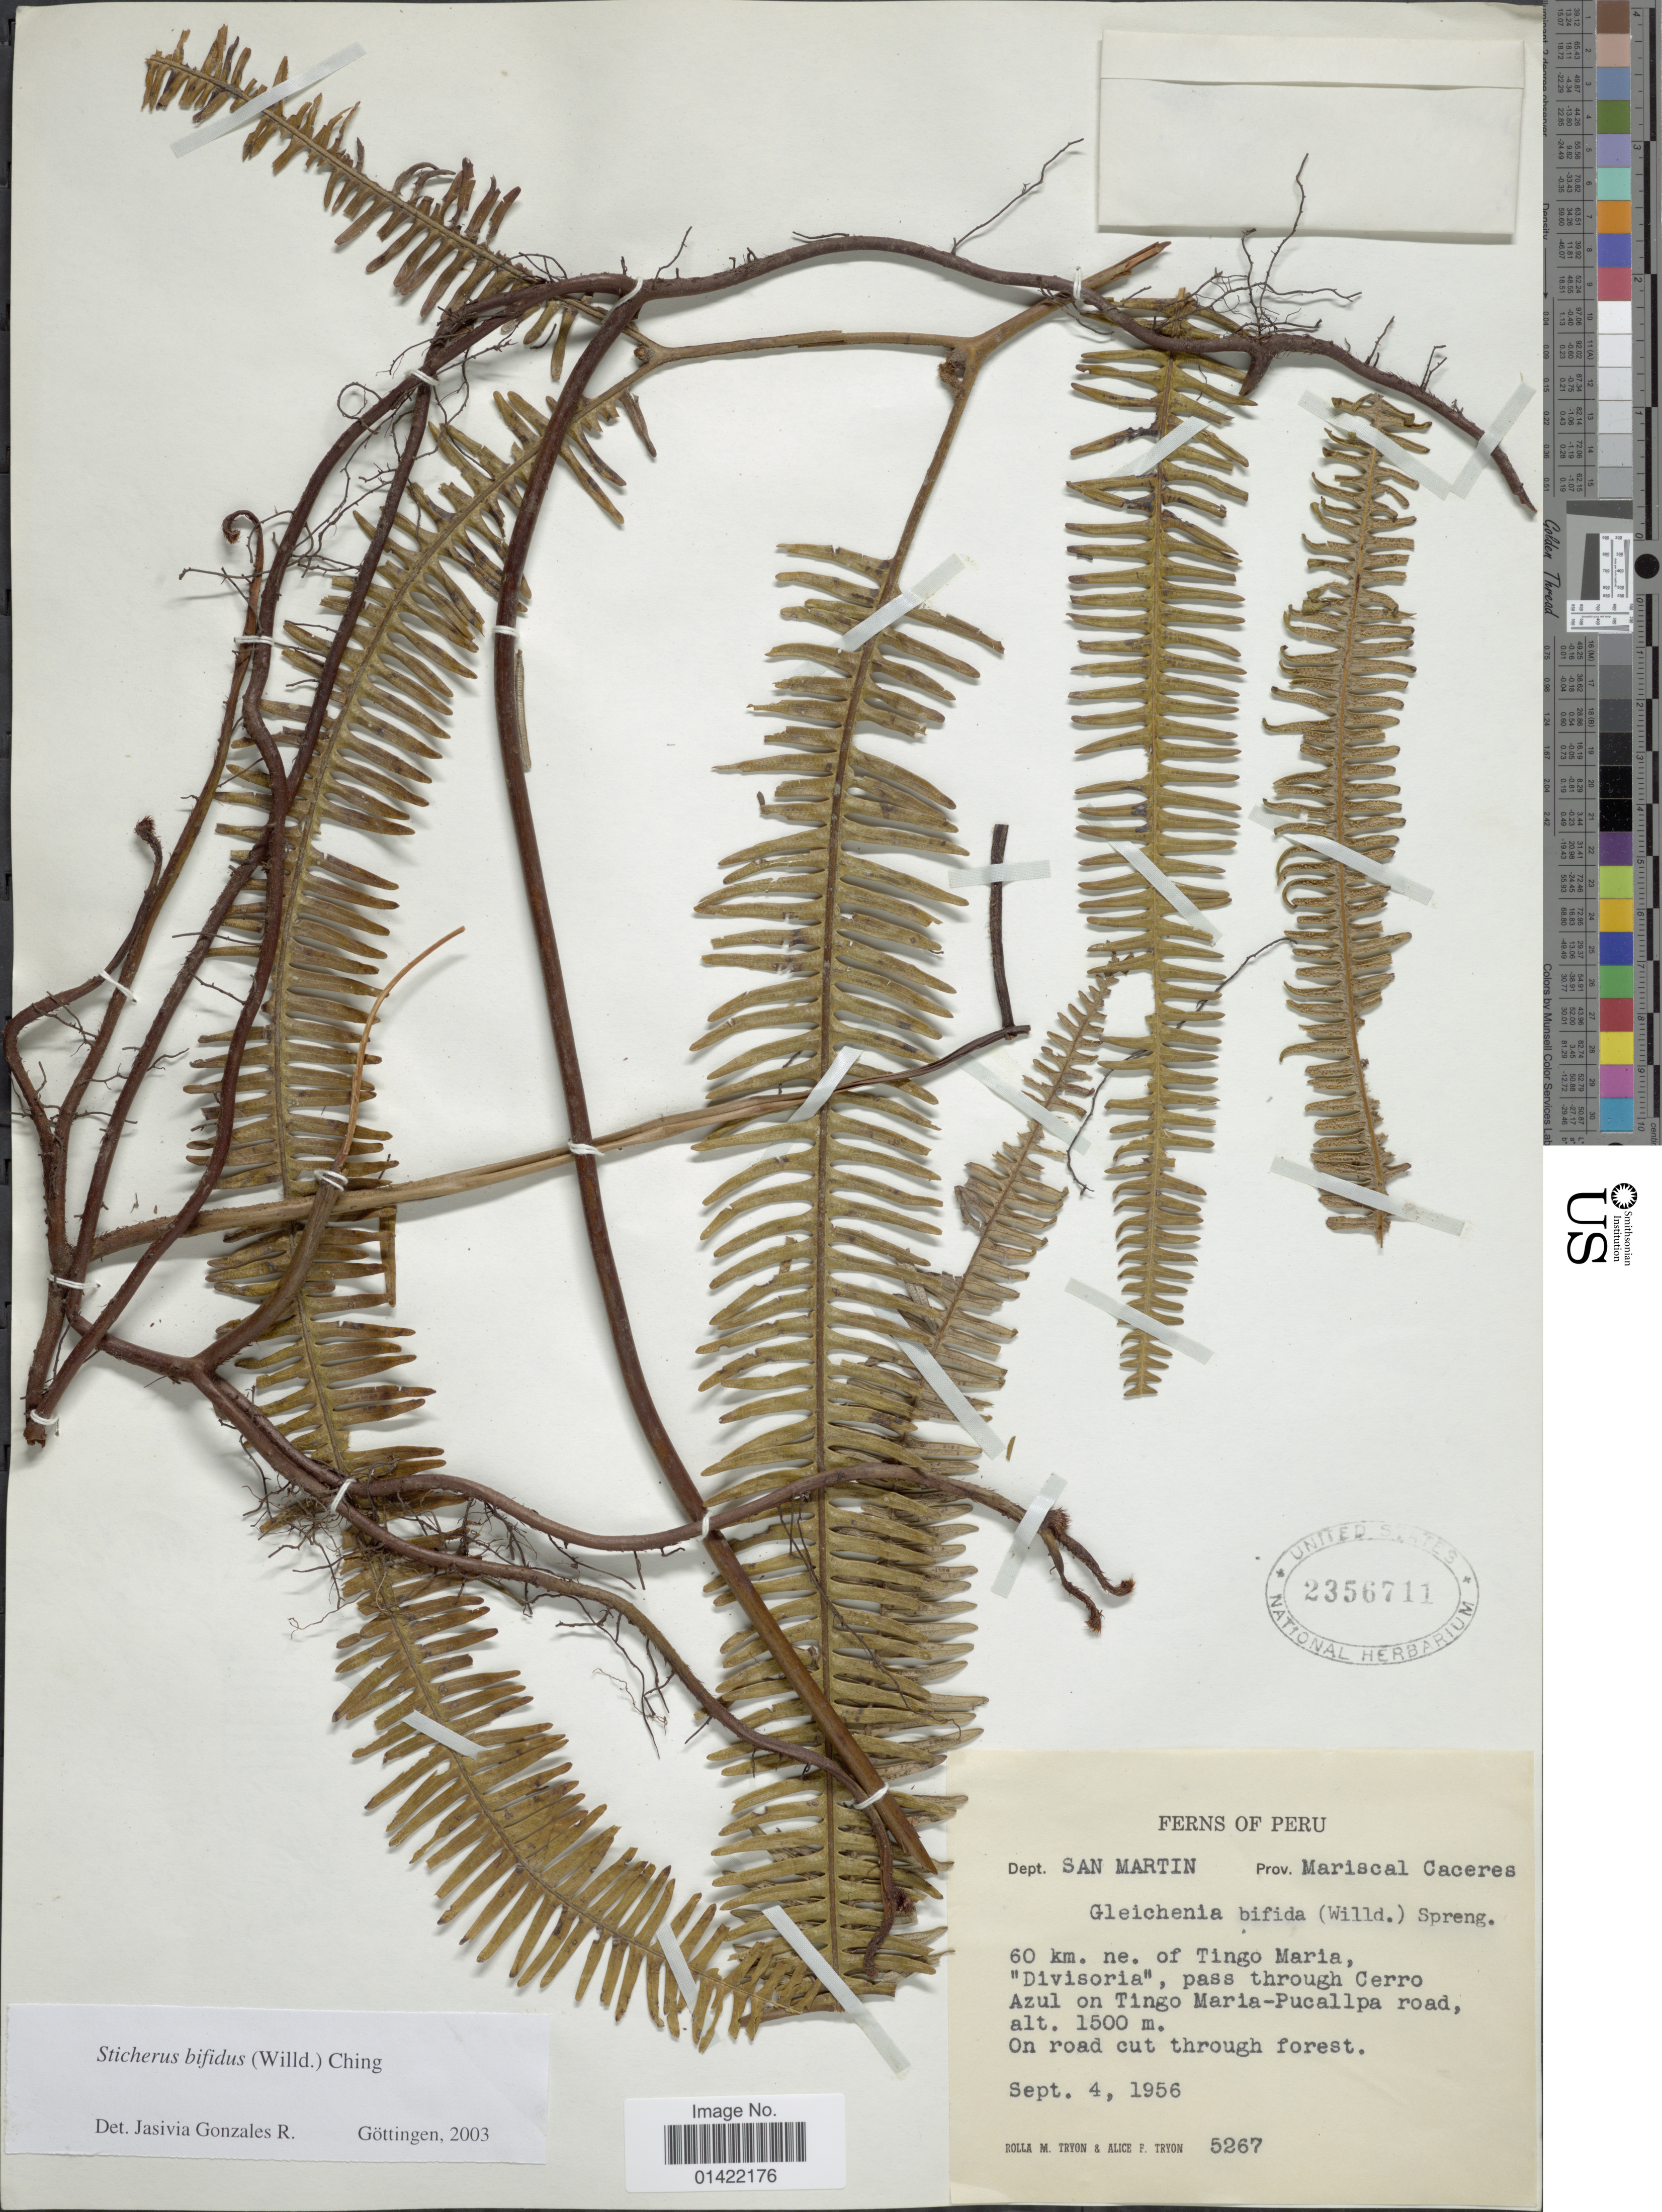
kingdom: Plantae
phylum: Tracheophyta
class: Polypodiopsida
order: Gleicheniales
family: Gleicheniaceae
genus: Sticherus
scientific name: Sticherus bifidus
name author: (Willd.) Ching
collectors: R. M. Tryon & A. F. Tryon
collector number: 5267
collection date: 1956-09-04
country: Peru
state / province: San Martín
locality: Prov. Mariscal Caceres, 60 km. ne. of Tingo Maria, "Divisoria", pass through Cerro Azul on Tingo Maria-Pucallpa road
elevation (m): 1500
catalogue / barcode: US 2356711